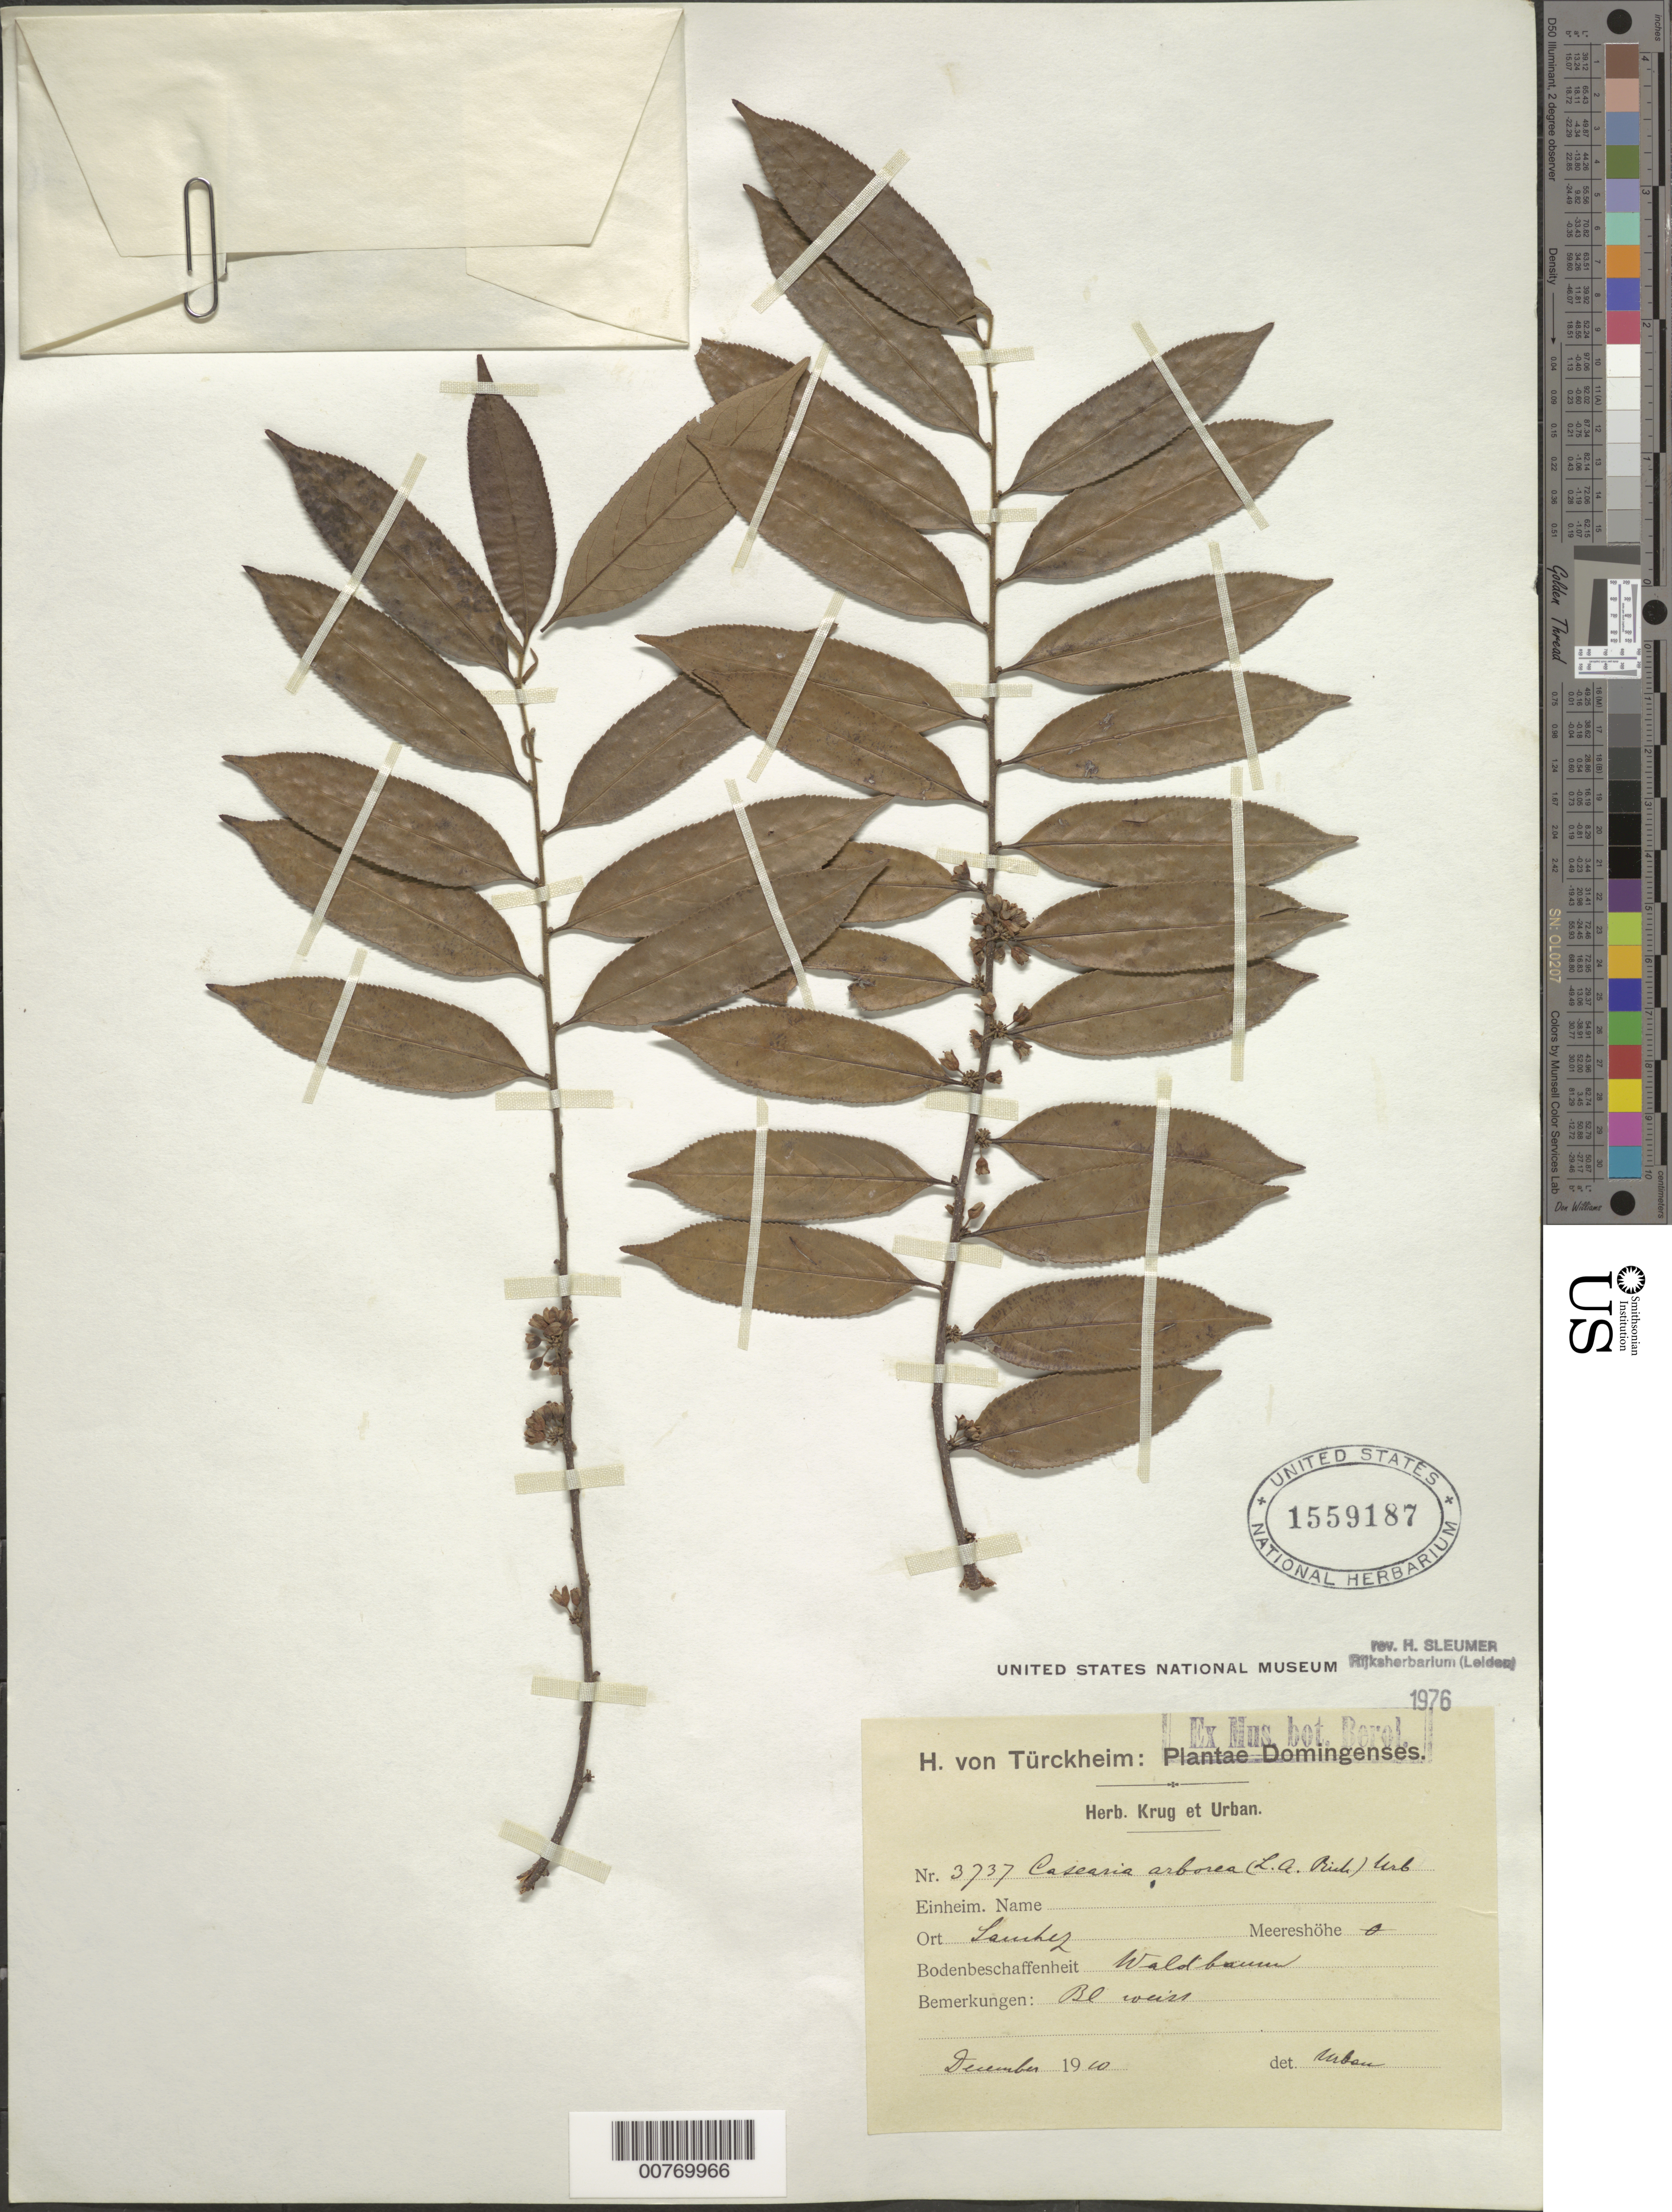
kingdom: Plantae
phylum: Tracheophyta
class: Magnoliopsida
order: Malpighiales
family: Salicaceae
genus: Casearia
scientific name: Casearia arborea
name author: (Rich.) Urb.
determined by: Sleumer, H. O.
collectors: H. von Türckheim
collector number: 3737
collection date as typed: Dec 1910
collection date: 1910-12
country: Dominican Republic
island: Hispaniola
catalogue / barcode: US 1559187